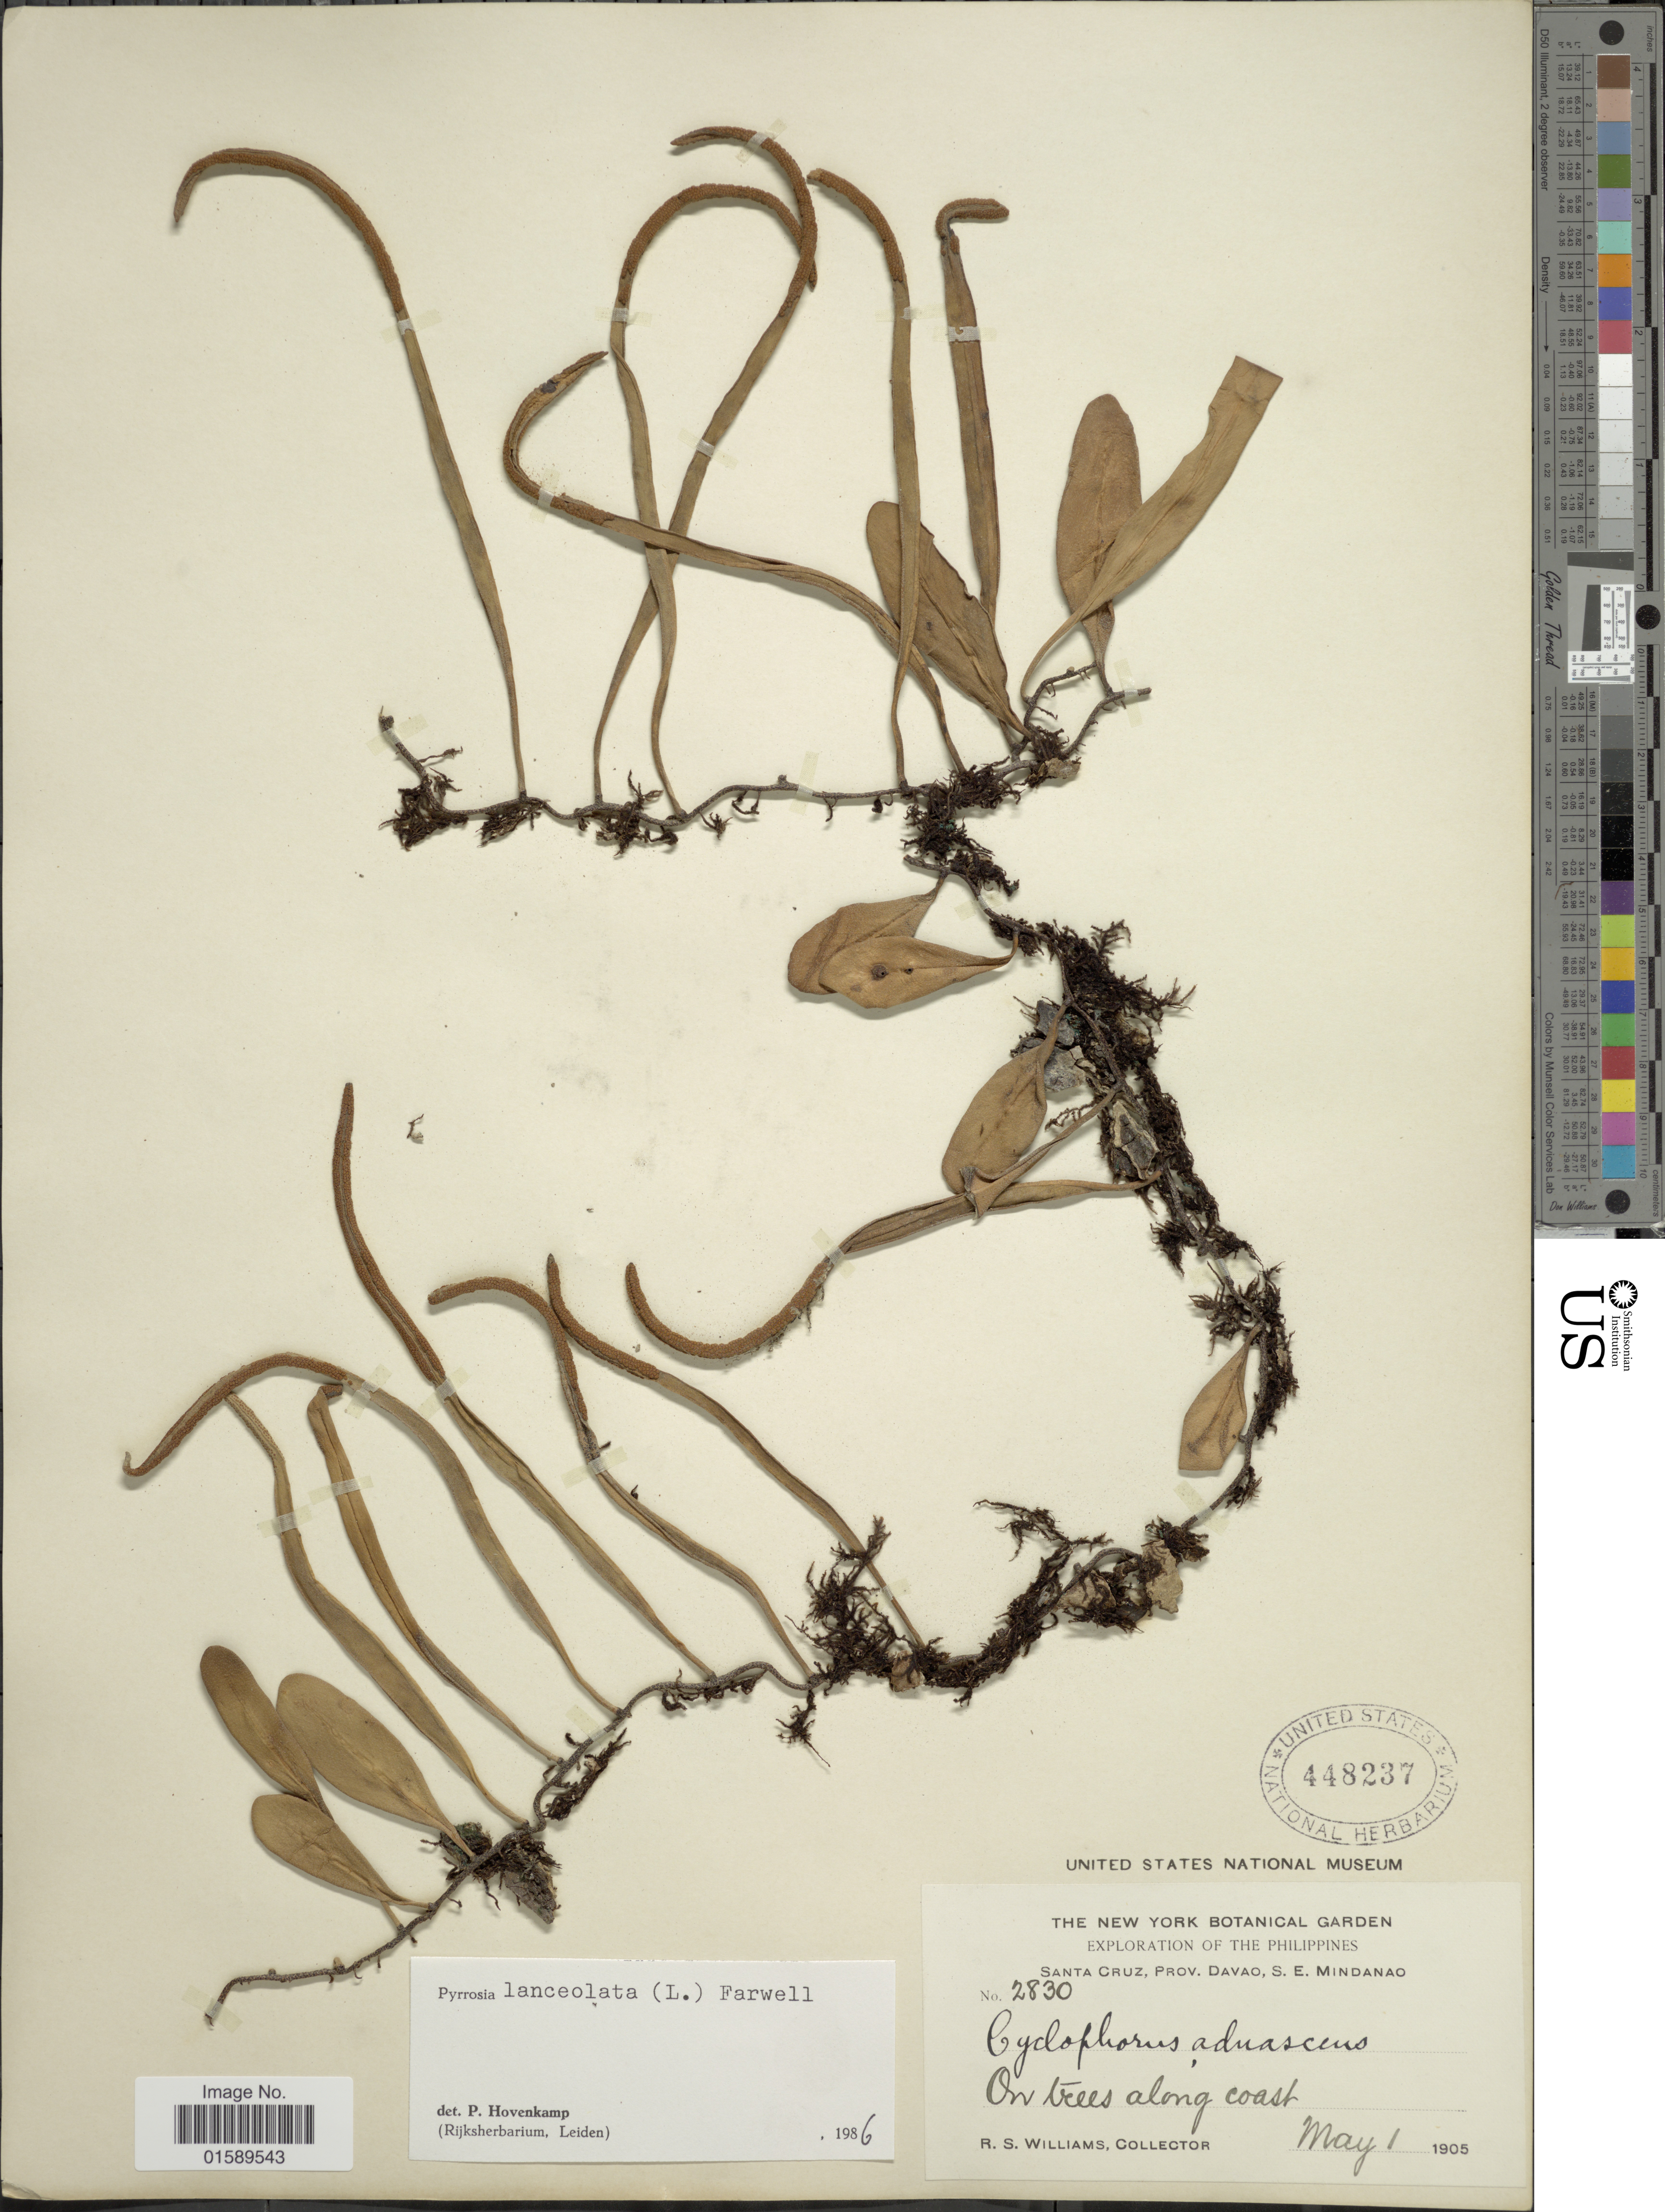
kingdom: Plantae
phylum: Tracheophyta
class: Polypodiopsida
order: Polypodiales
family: Polypodiaceae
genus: Pyrrosia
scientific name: Pyrrosia lanceolata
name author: (L.) Farw.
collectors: R. S. Williams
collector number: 28630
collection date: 1905-05-01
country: Philippines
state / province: Davao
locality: Santa Cruz, Prov. Davao, S.E. Mindanao.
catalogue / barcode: US 448237